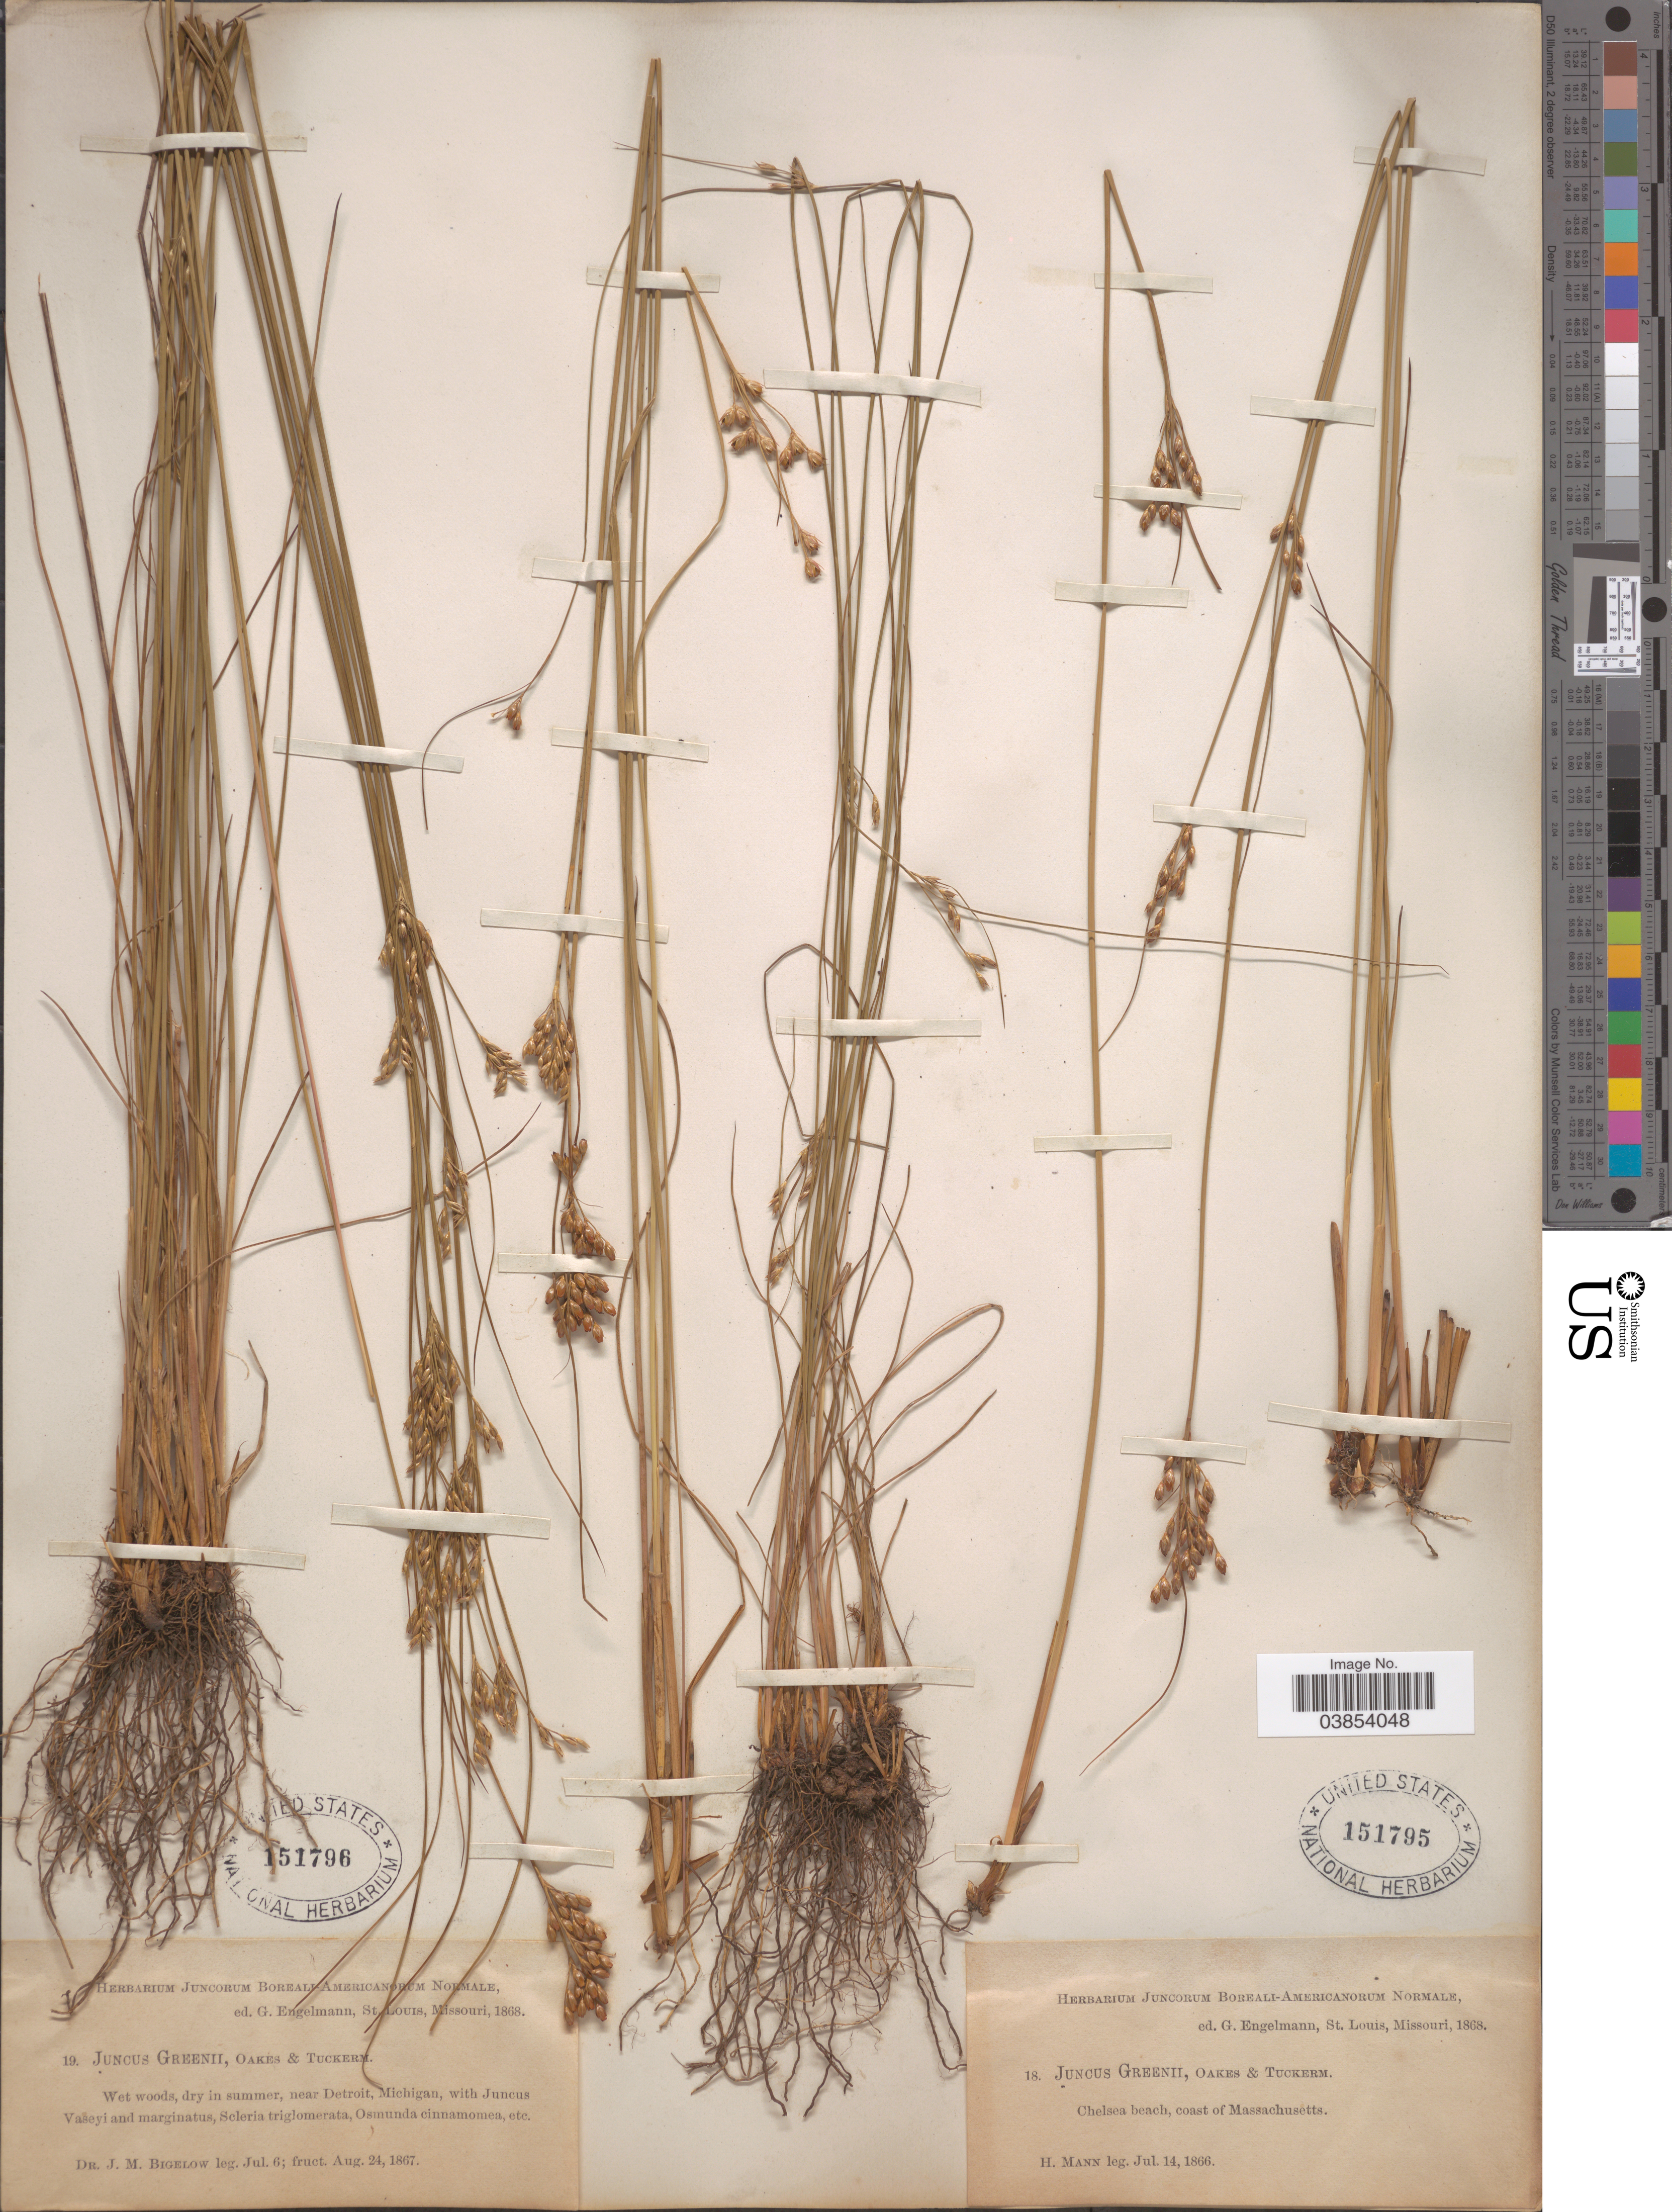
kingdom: Plantae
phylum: Tracheophyta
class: Liliopsida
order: Poales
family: Juncaceae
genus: Juncus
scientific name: Juncus greenei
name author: Oakes & Tuck.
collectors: H. Mann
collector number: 18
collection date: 1866-07-14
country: United States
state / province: Massachusetts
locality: Chelsea beach, coast of Massachusetts.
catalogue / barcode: US 151795